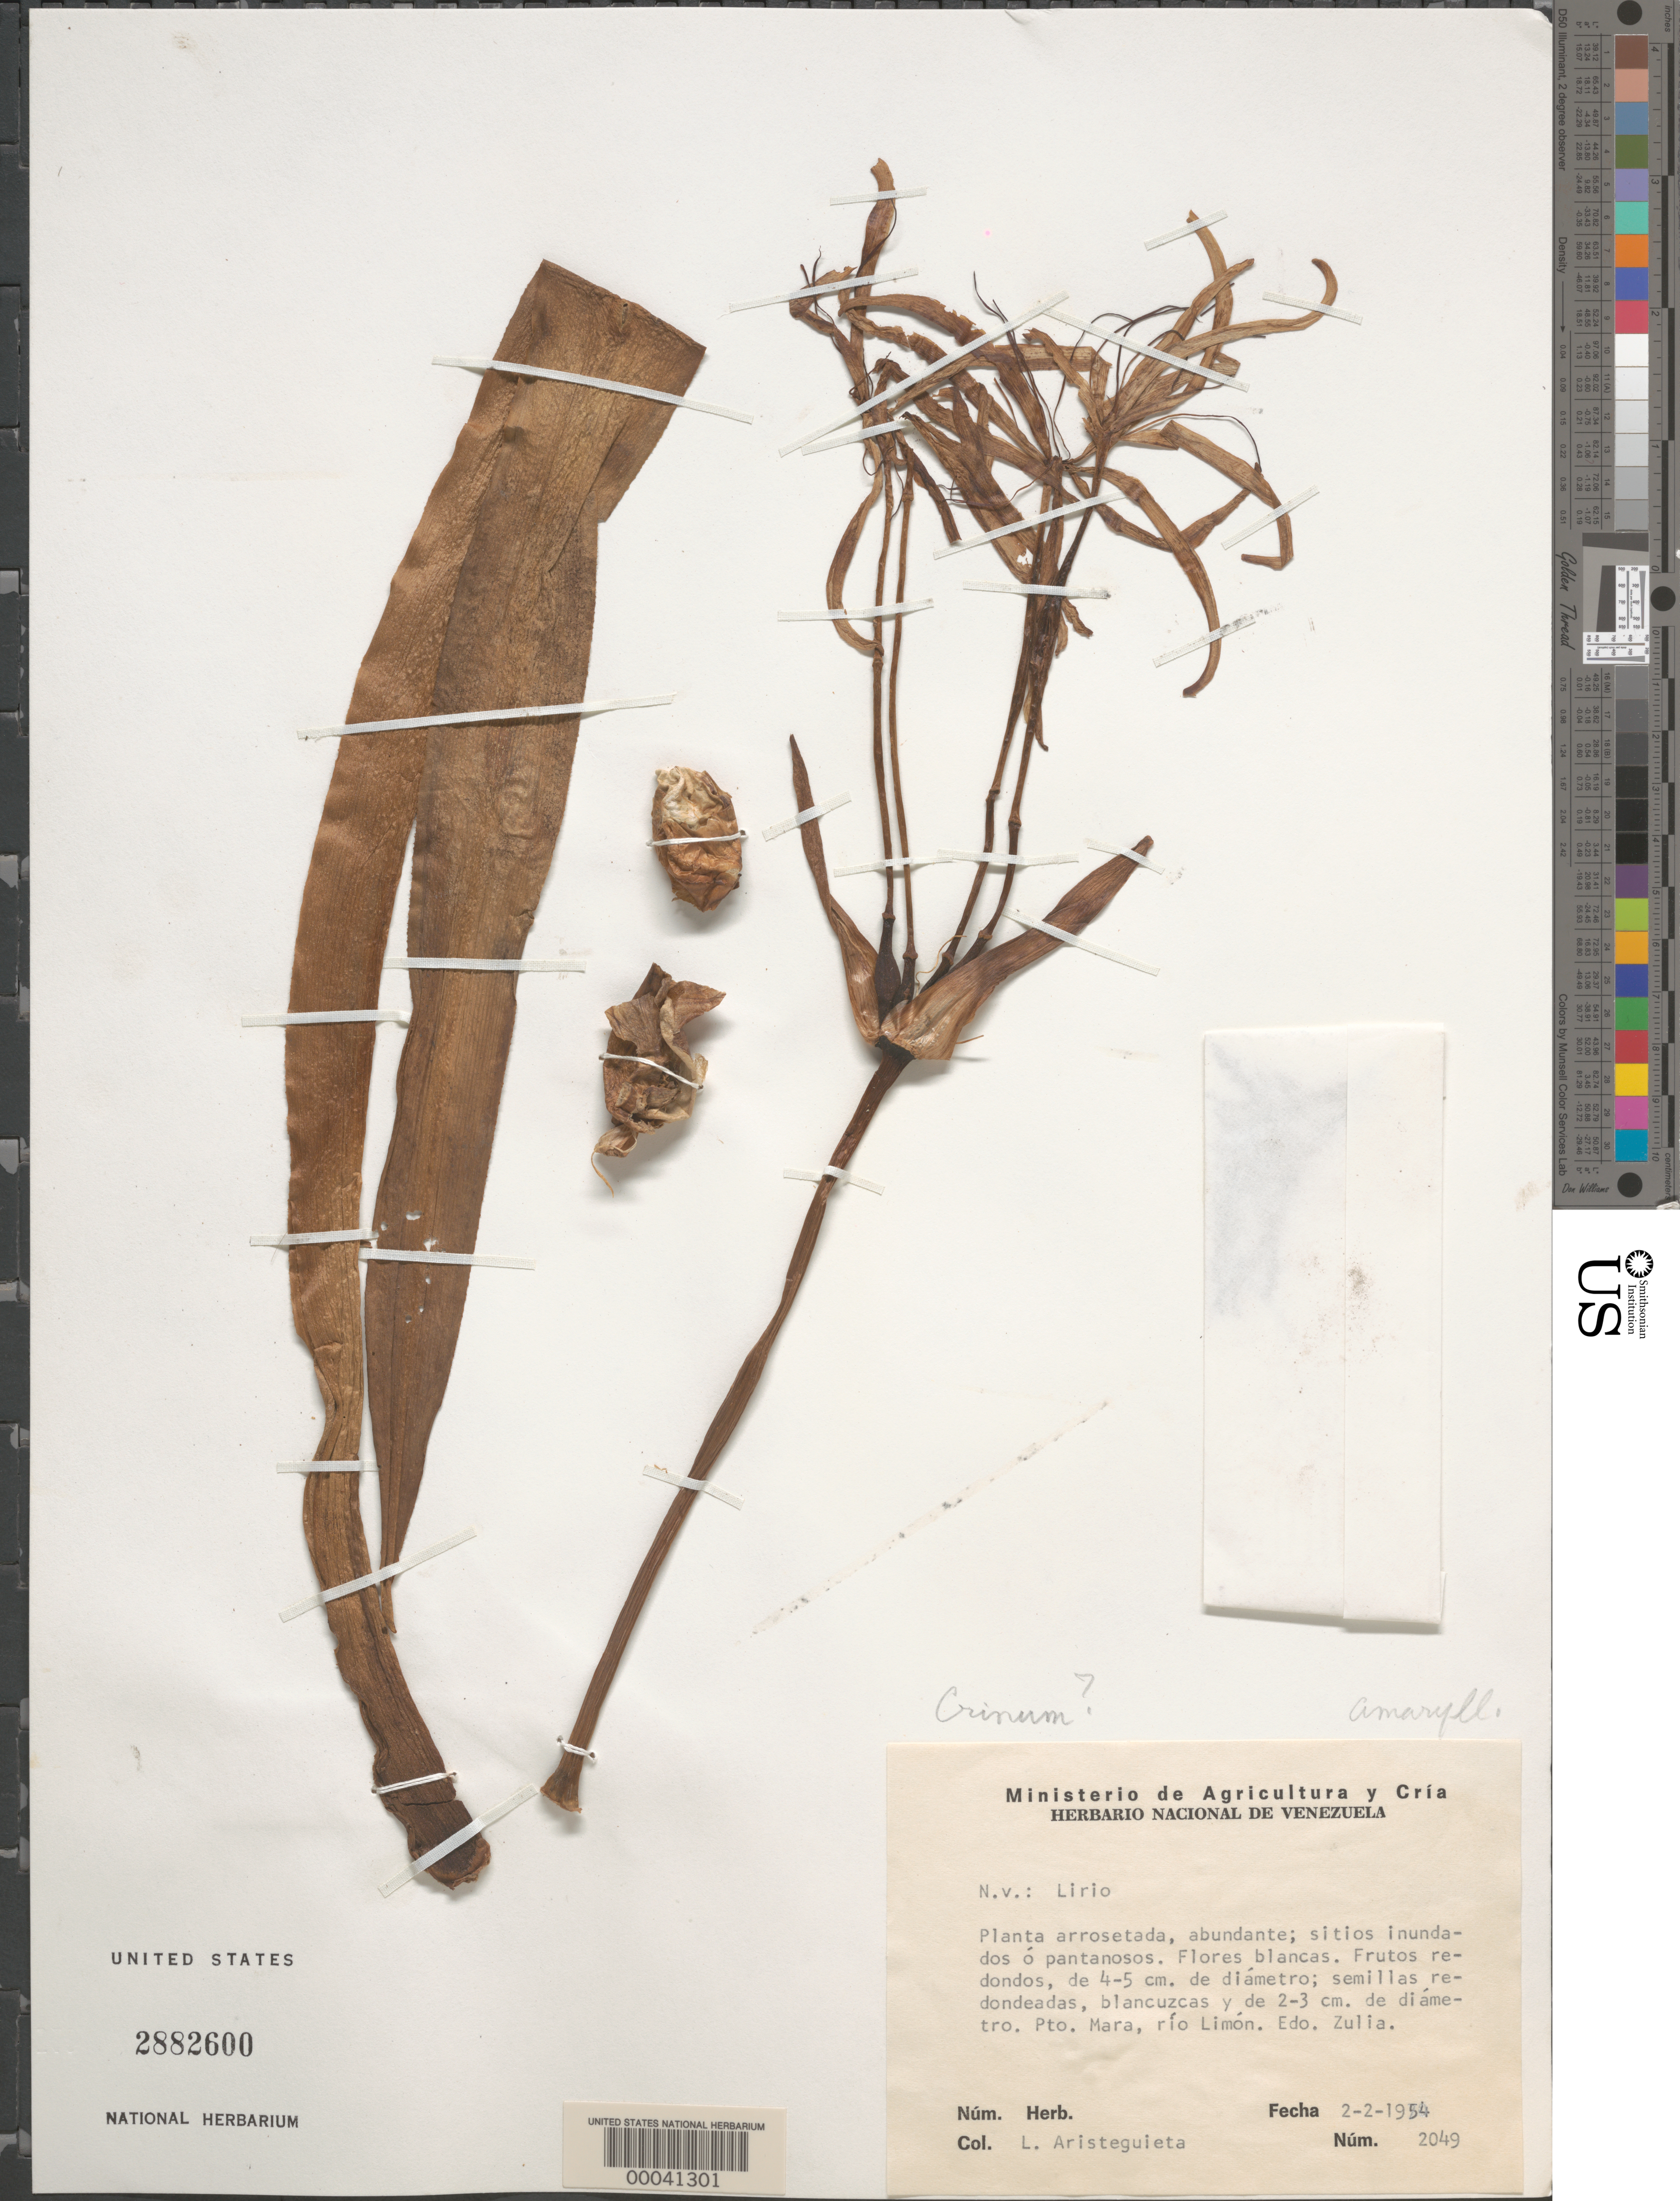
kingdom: Plantae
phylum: Tracheophyta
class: Liliopsida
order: Asparagales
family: Amaryllidaceae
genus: Crinum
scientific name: Crinum sp.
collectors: L. Aristeguieta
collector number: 2049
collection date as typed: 02 Feb 1954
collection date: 1954-02-02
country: Venezuela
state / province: Zulia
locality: Pto. mara, rio limon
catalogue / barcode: US 2882600